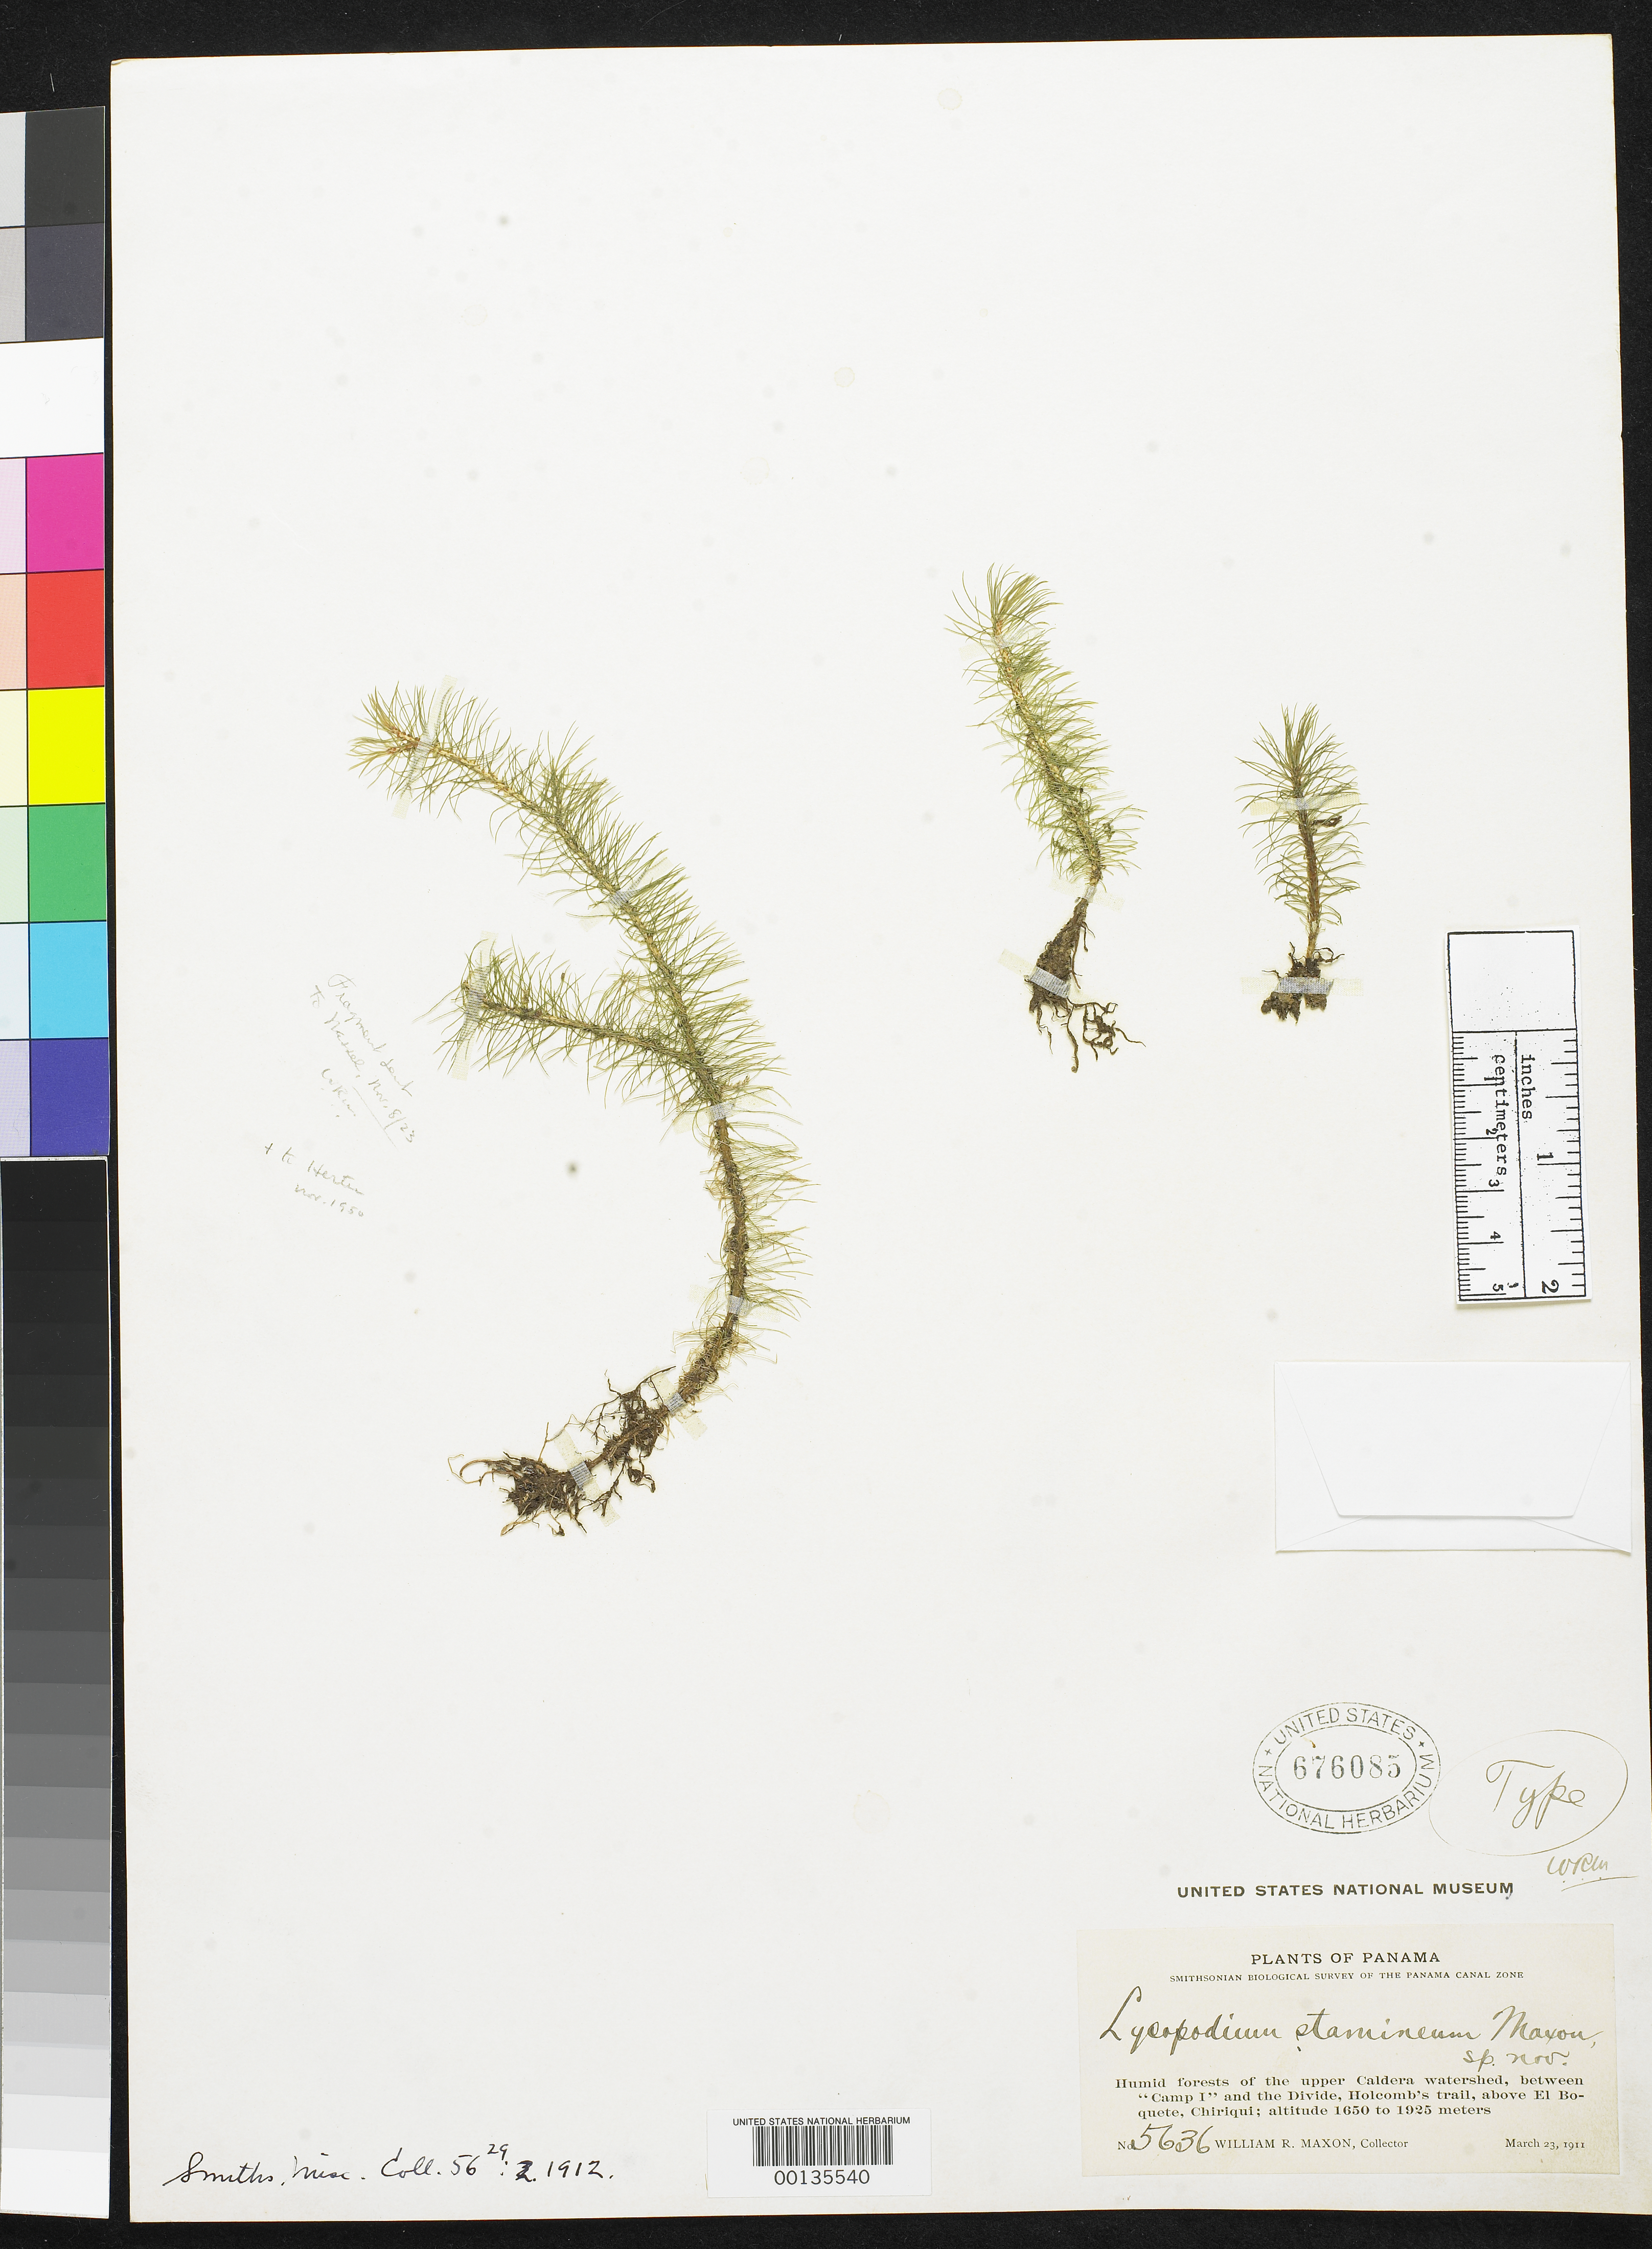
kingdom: Plantae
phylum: Tracheophyta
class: Lycopodiopsida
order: Lycopodiales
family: Lycopodiaceae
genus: Lycopodium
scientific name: Lycopodium stamineum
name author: Maxon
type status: Holotype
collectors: W. R. Maxon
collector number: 5636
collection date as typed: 23 Mar 1911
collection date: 1911-03-23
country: Panama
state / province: Chiriquí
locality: Upper Caldera River, between Camp 1 and divide, Holcomb's Trail, above El Boquete.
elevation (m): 1650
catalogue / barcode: US 676085